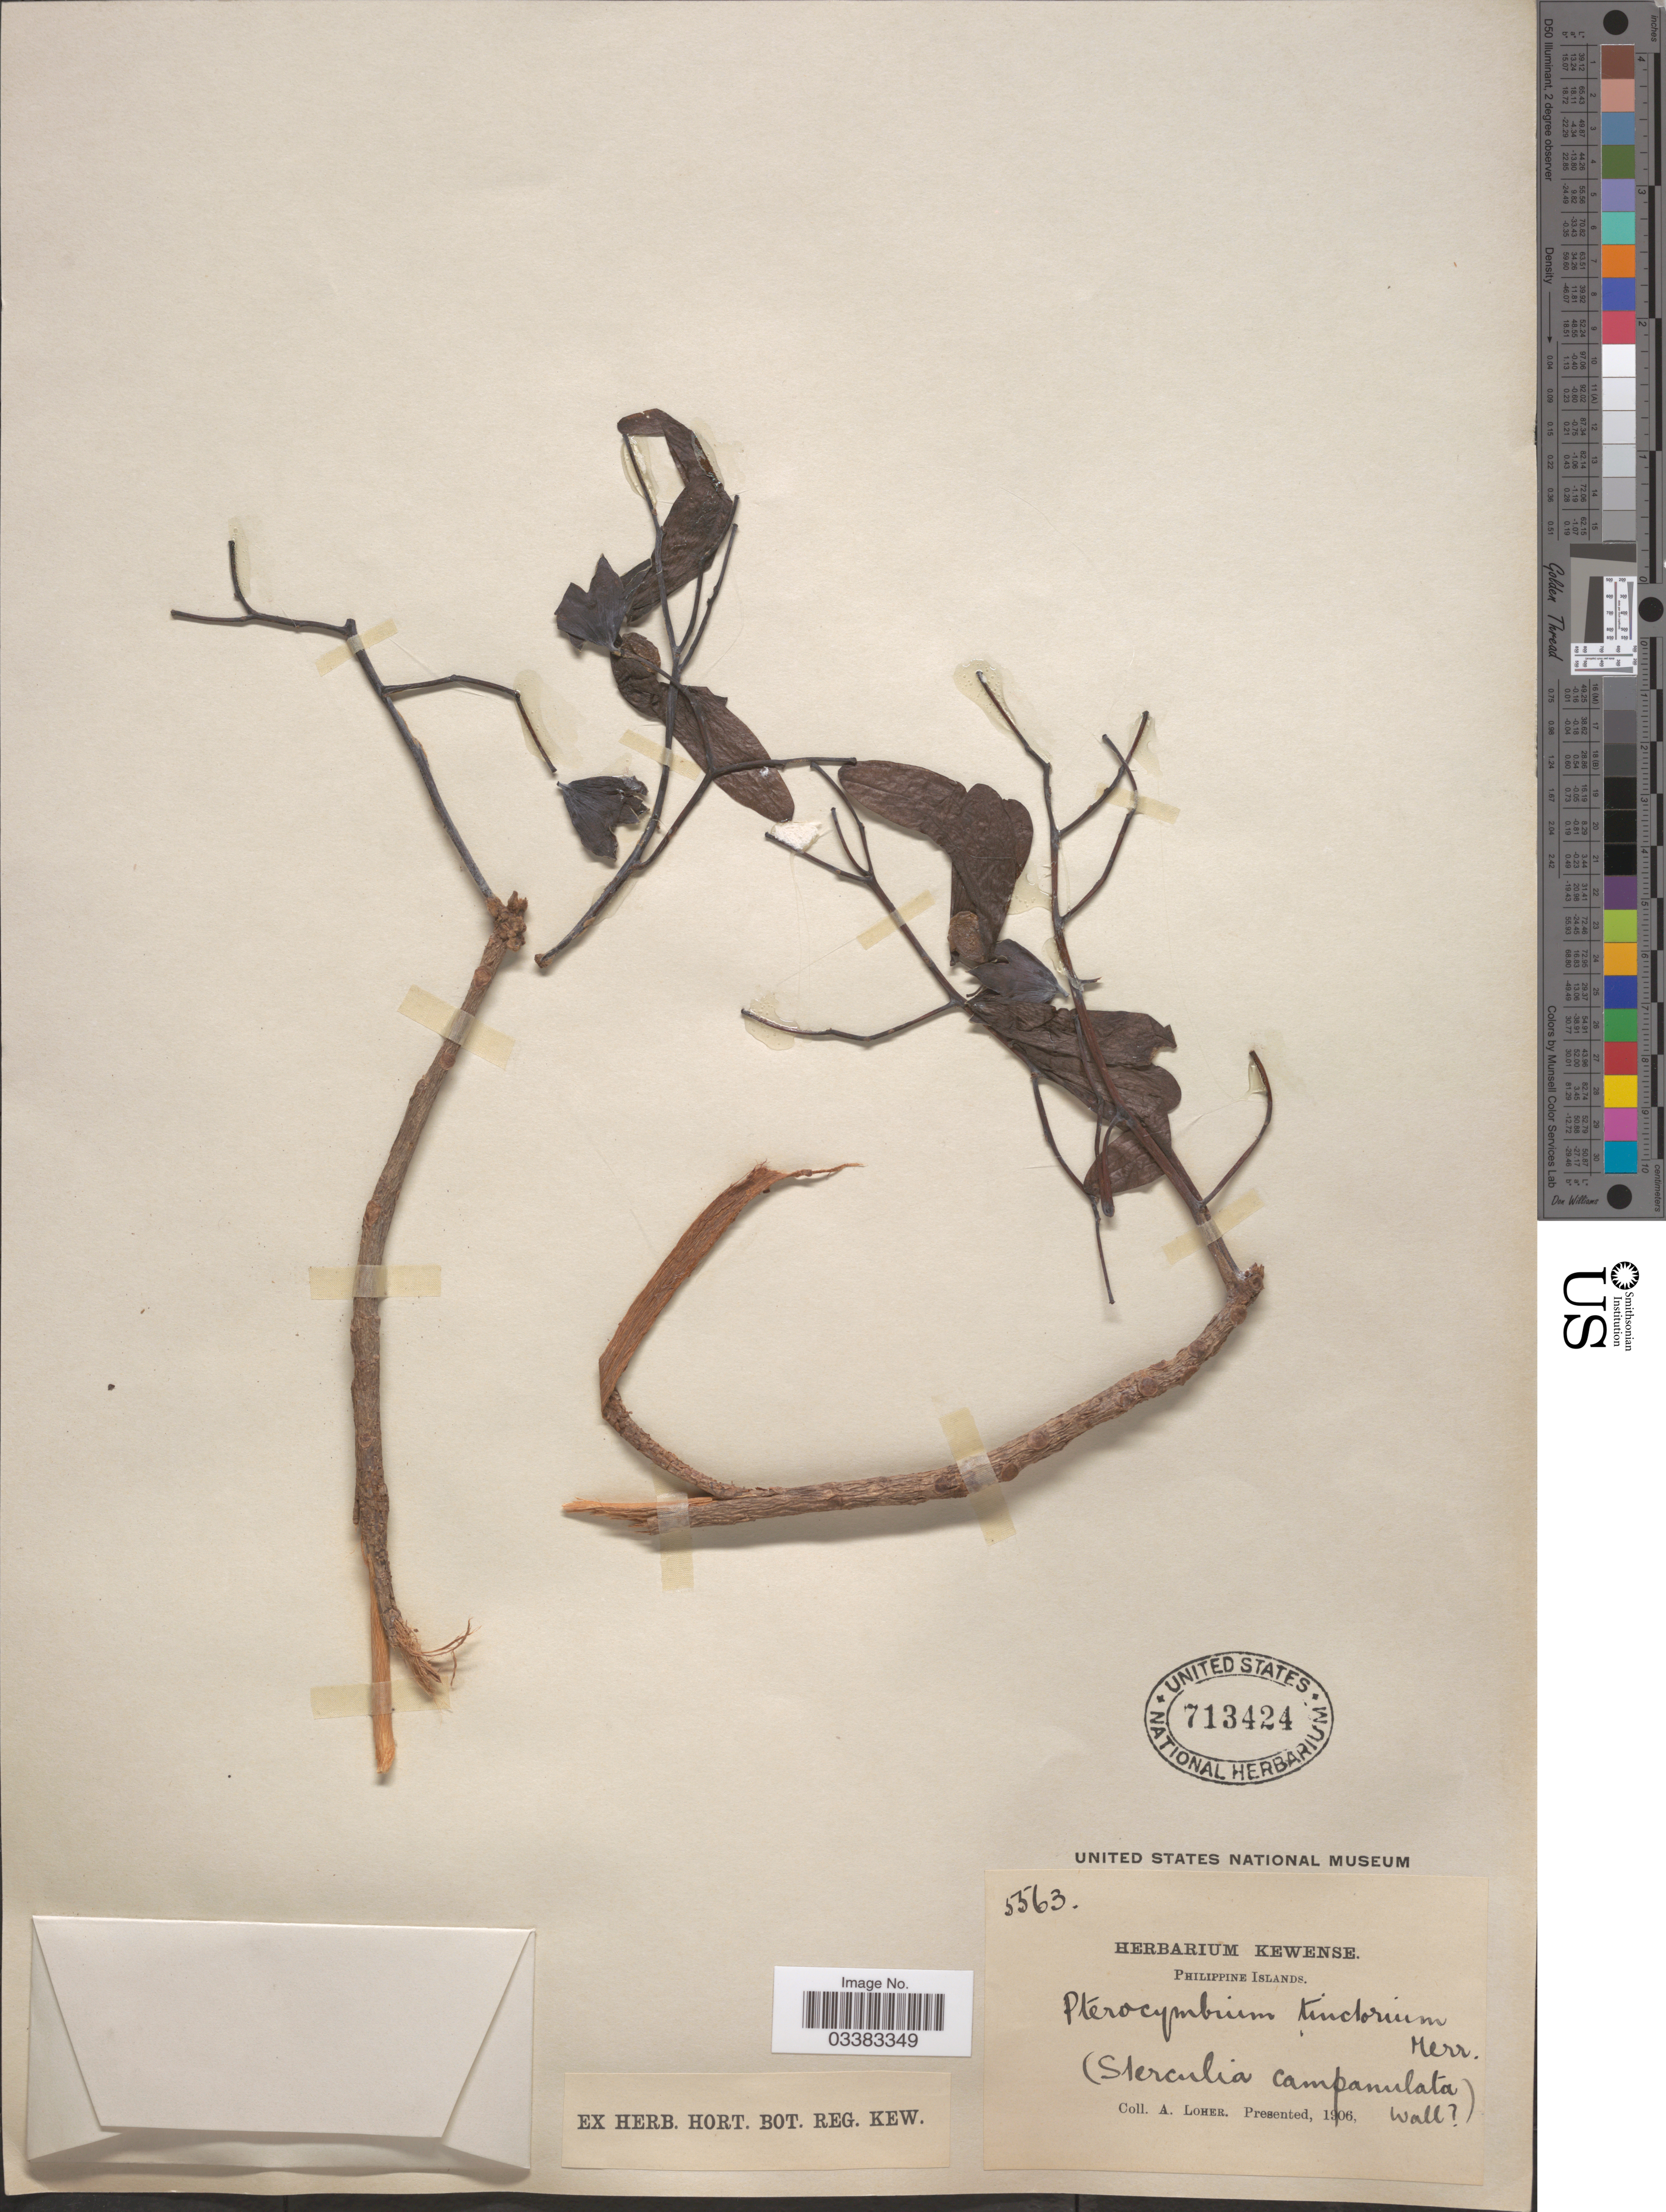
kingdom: Plantae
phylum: Tracheophyta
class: Magnoliopsida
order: Malvales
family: Malvaceae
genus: Pterocymbium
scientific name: Pterocymbium tinctorium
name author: Merr.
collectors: A. Loher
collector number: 5563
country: Philippines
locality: Philippine Islands.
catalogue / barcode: US 713424